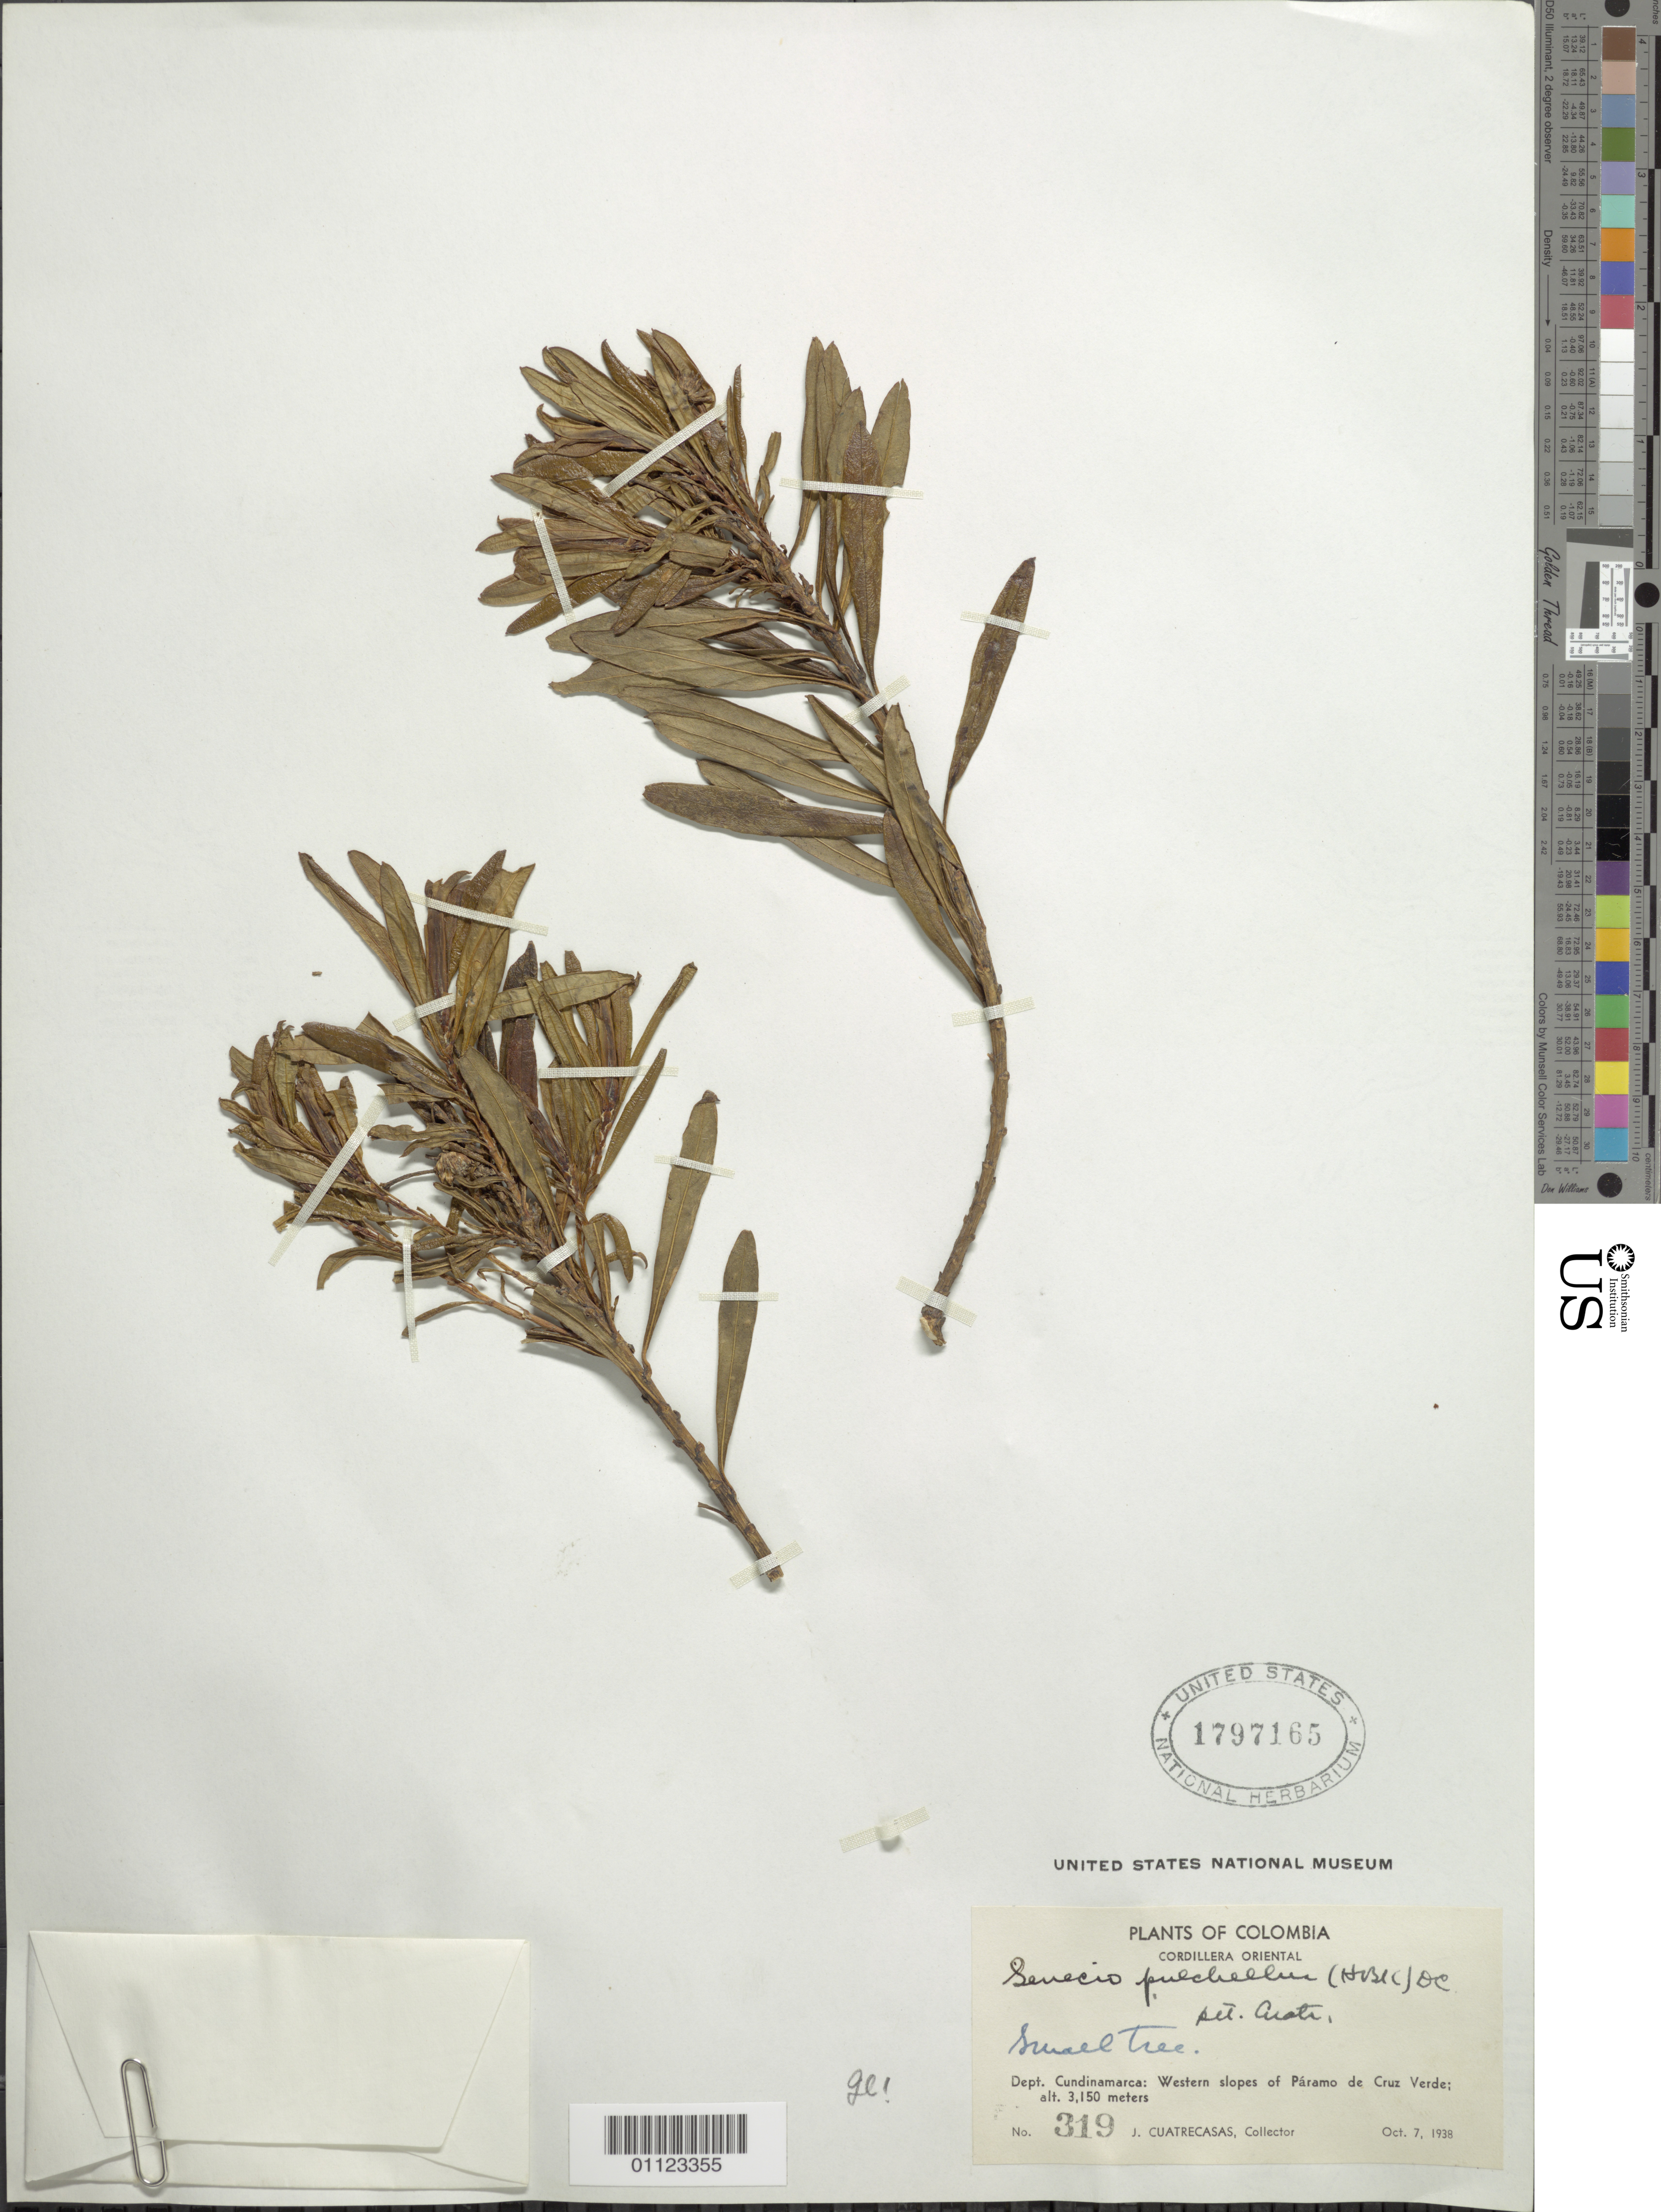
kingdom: Plantae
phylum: Tracheophyta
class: Magnoliopsida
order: Asterales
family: Asteraceae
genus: Pentacalia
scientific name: Pentacalia pulchella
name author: (Kunth) Cuatrec.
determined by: Cuatrecasas, J.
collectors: J. Cuatrecasas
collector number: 319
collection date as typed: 07 Oct 1938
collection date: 1938-10-07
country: Colombia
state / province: Cundinamarca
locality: W slopes of Paramo de Cruz Verde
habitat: Paramo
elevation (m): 3150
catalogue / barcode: US 1797165